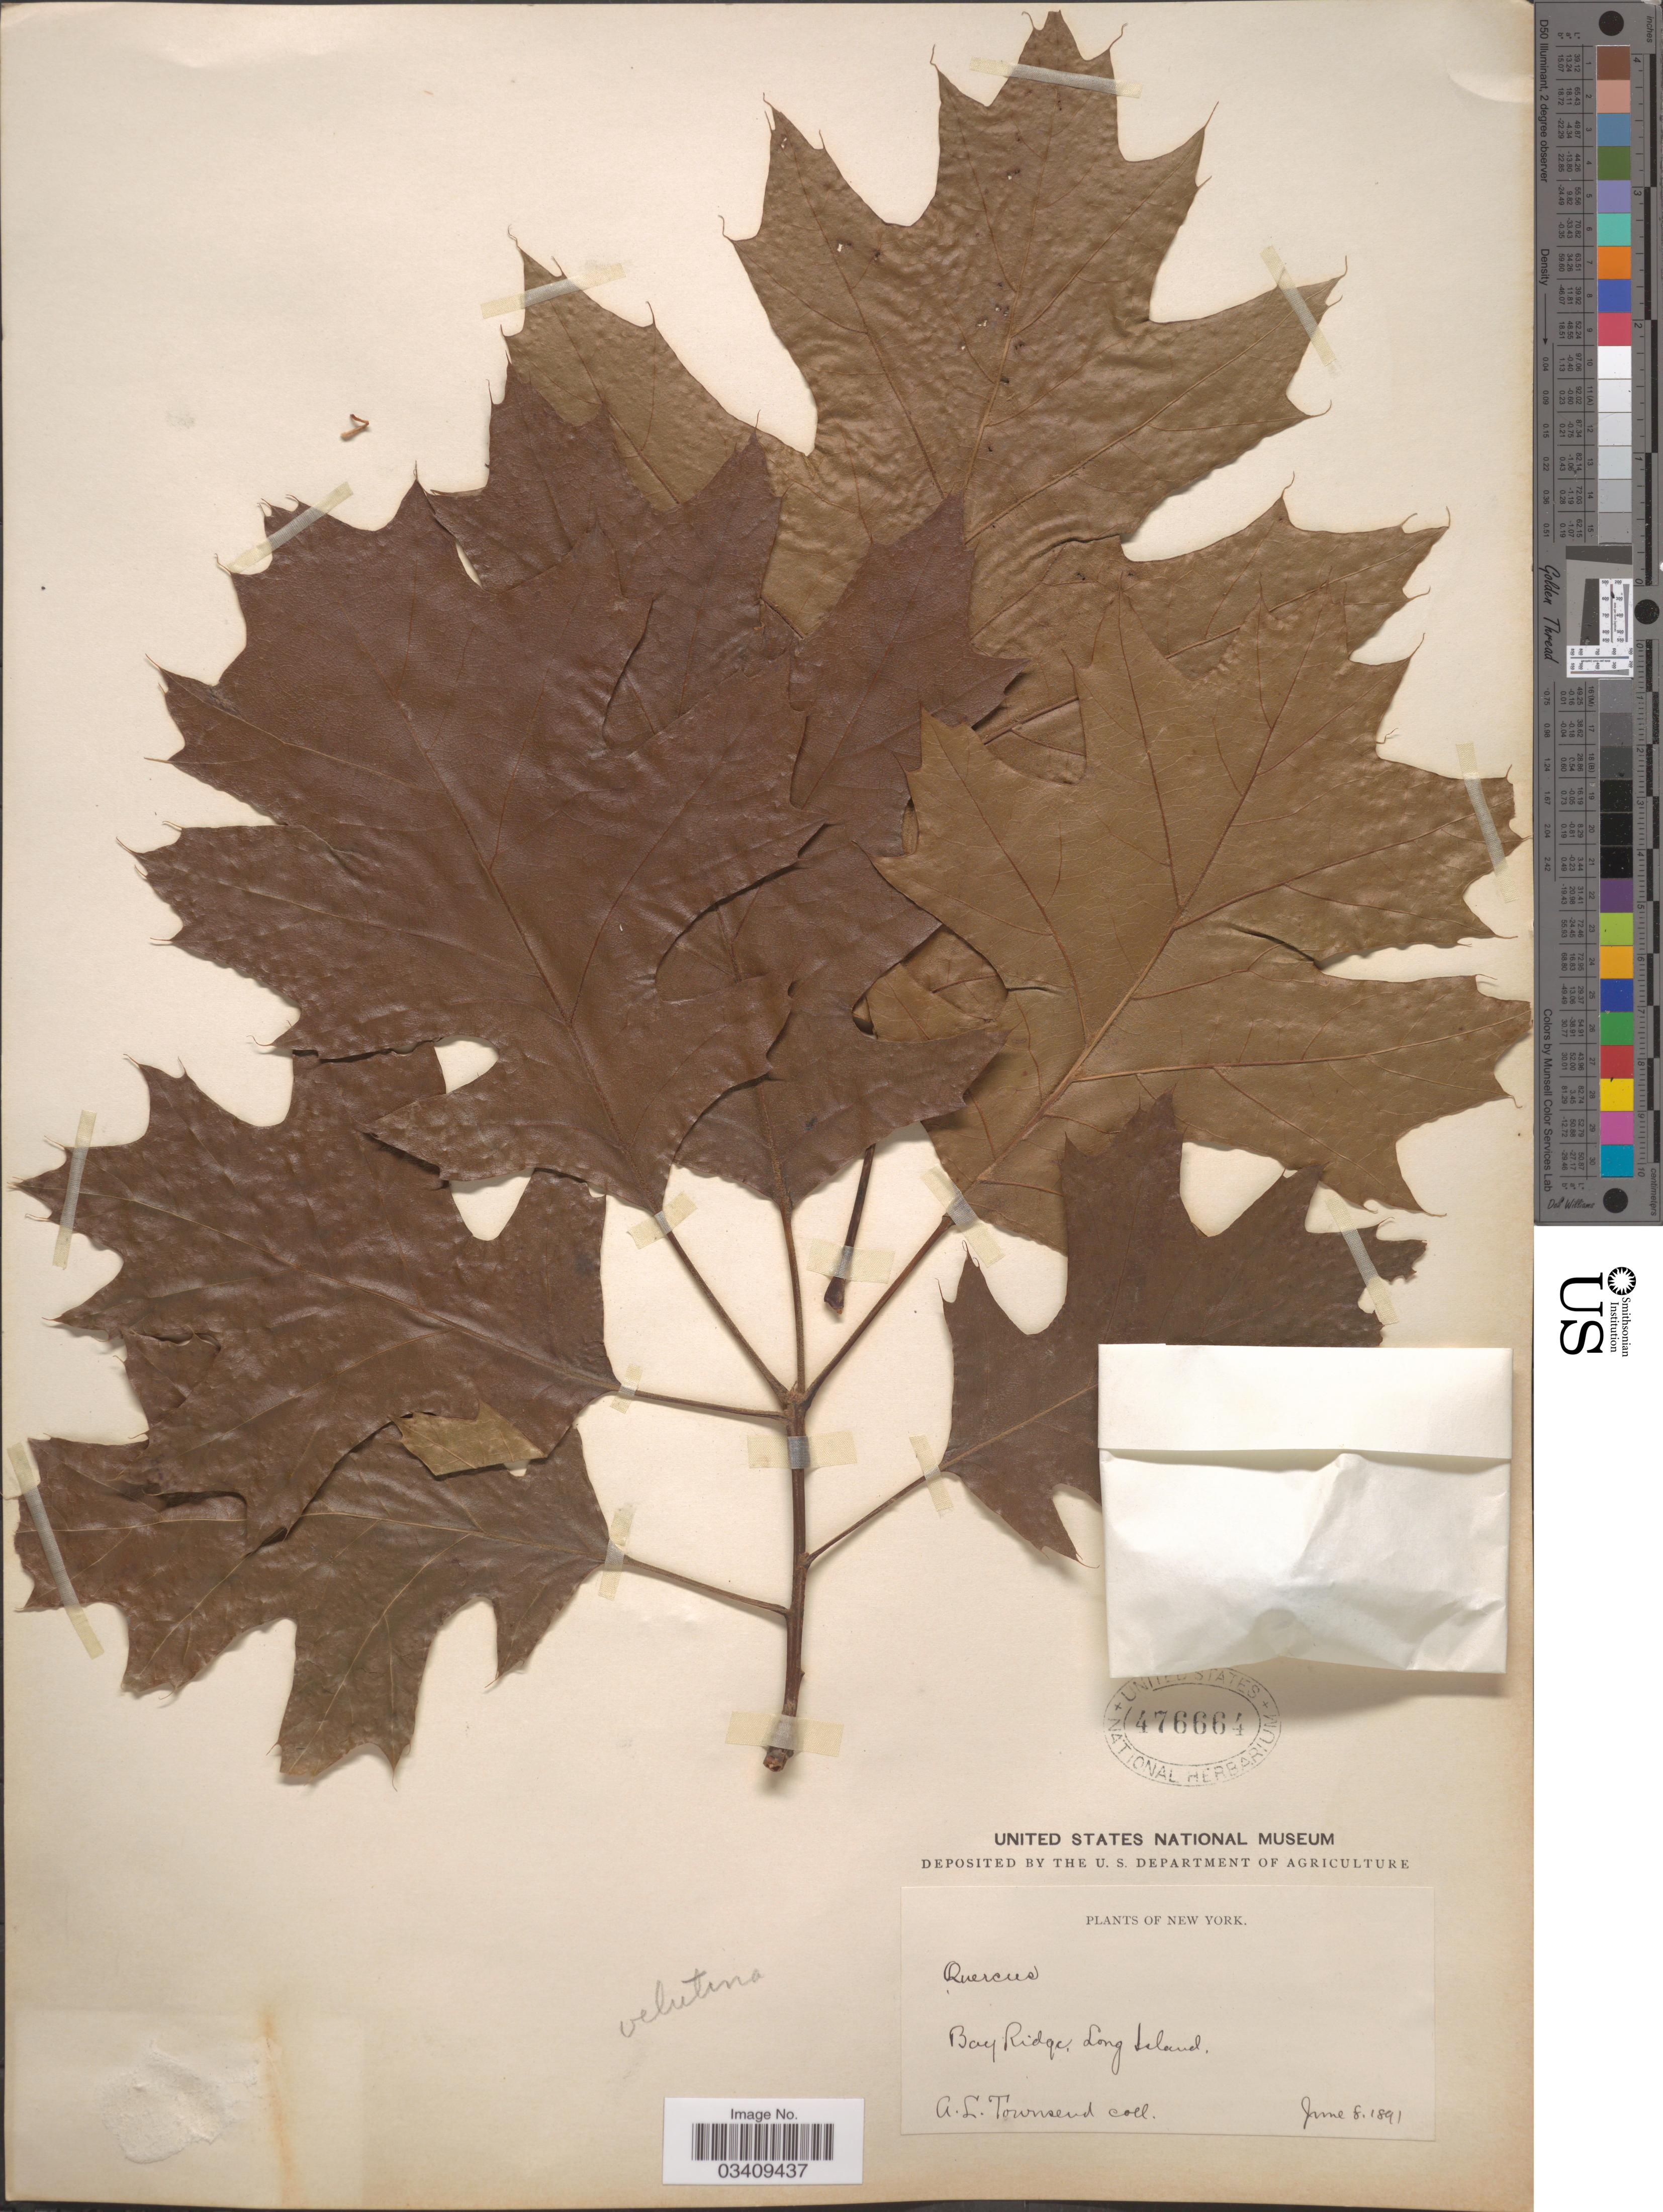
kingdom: Plantae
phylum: Tracheophyta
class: Magnoliopsida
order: Fagales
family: Fagaceae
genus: Quercus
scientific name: Quercus velutina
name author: Lam.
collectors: A. Townsend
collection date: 1891-06-08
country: United States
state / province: New York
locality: Bay Ridge, Long Island.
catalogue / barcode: US 476664